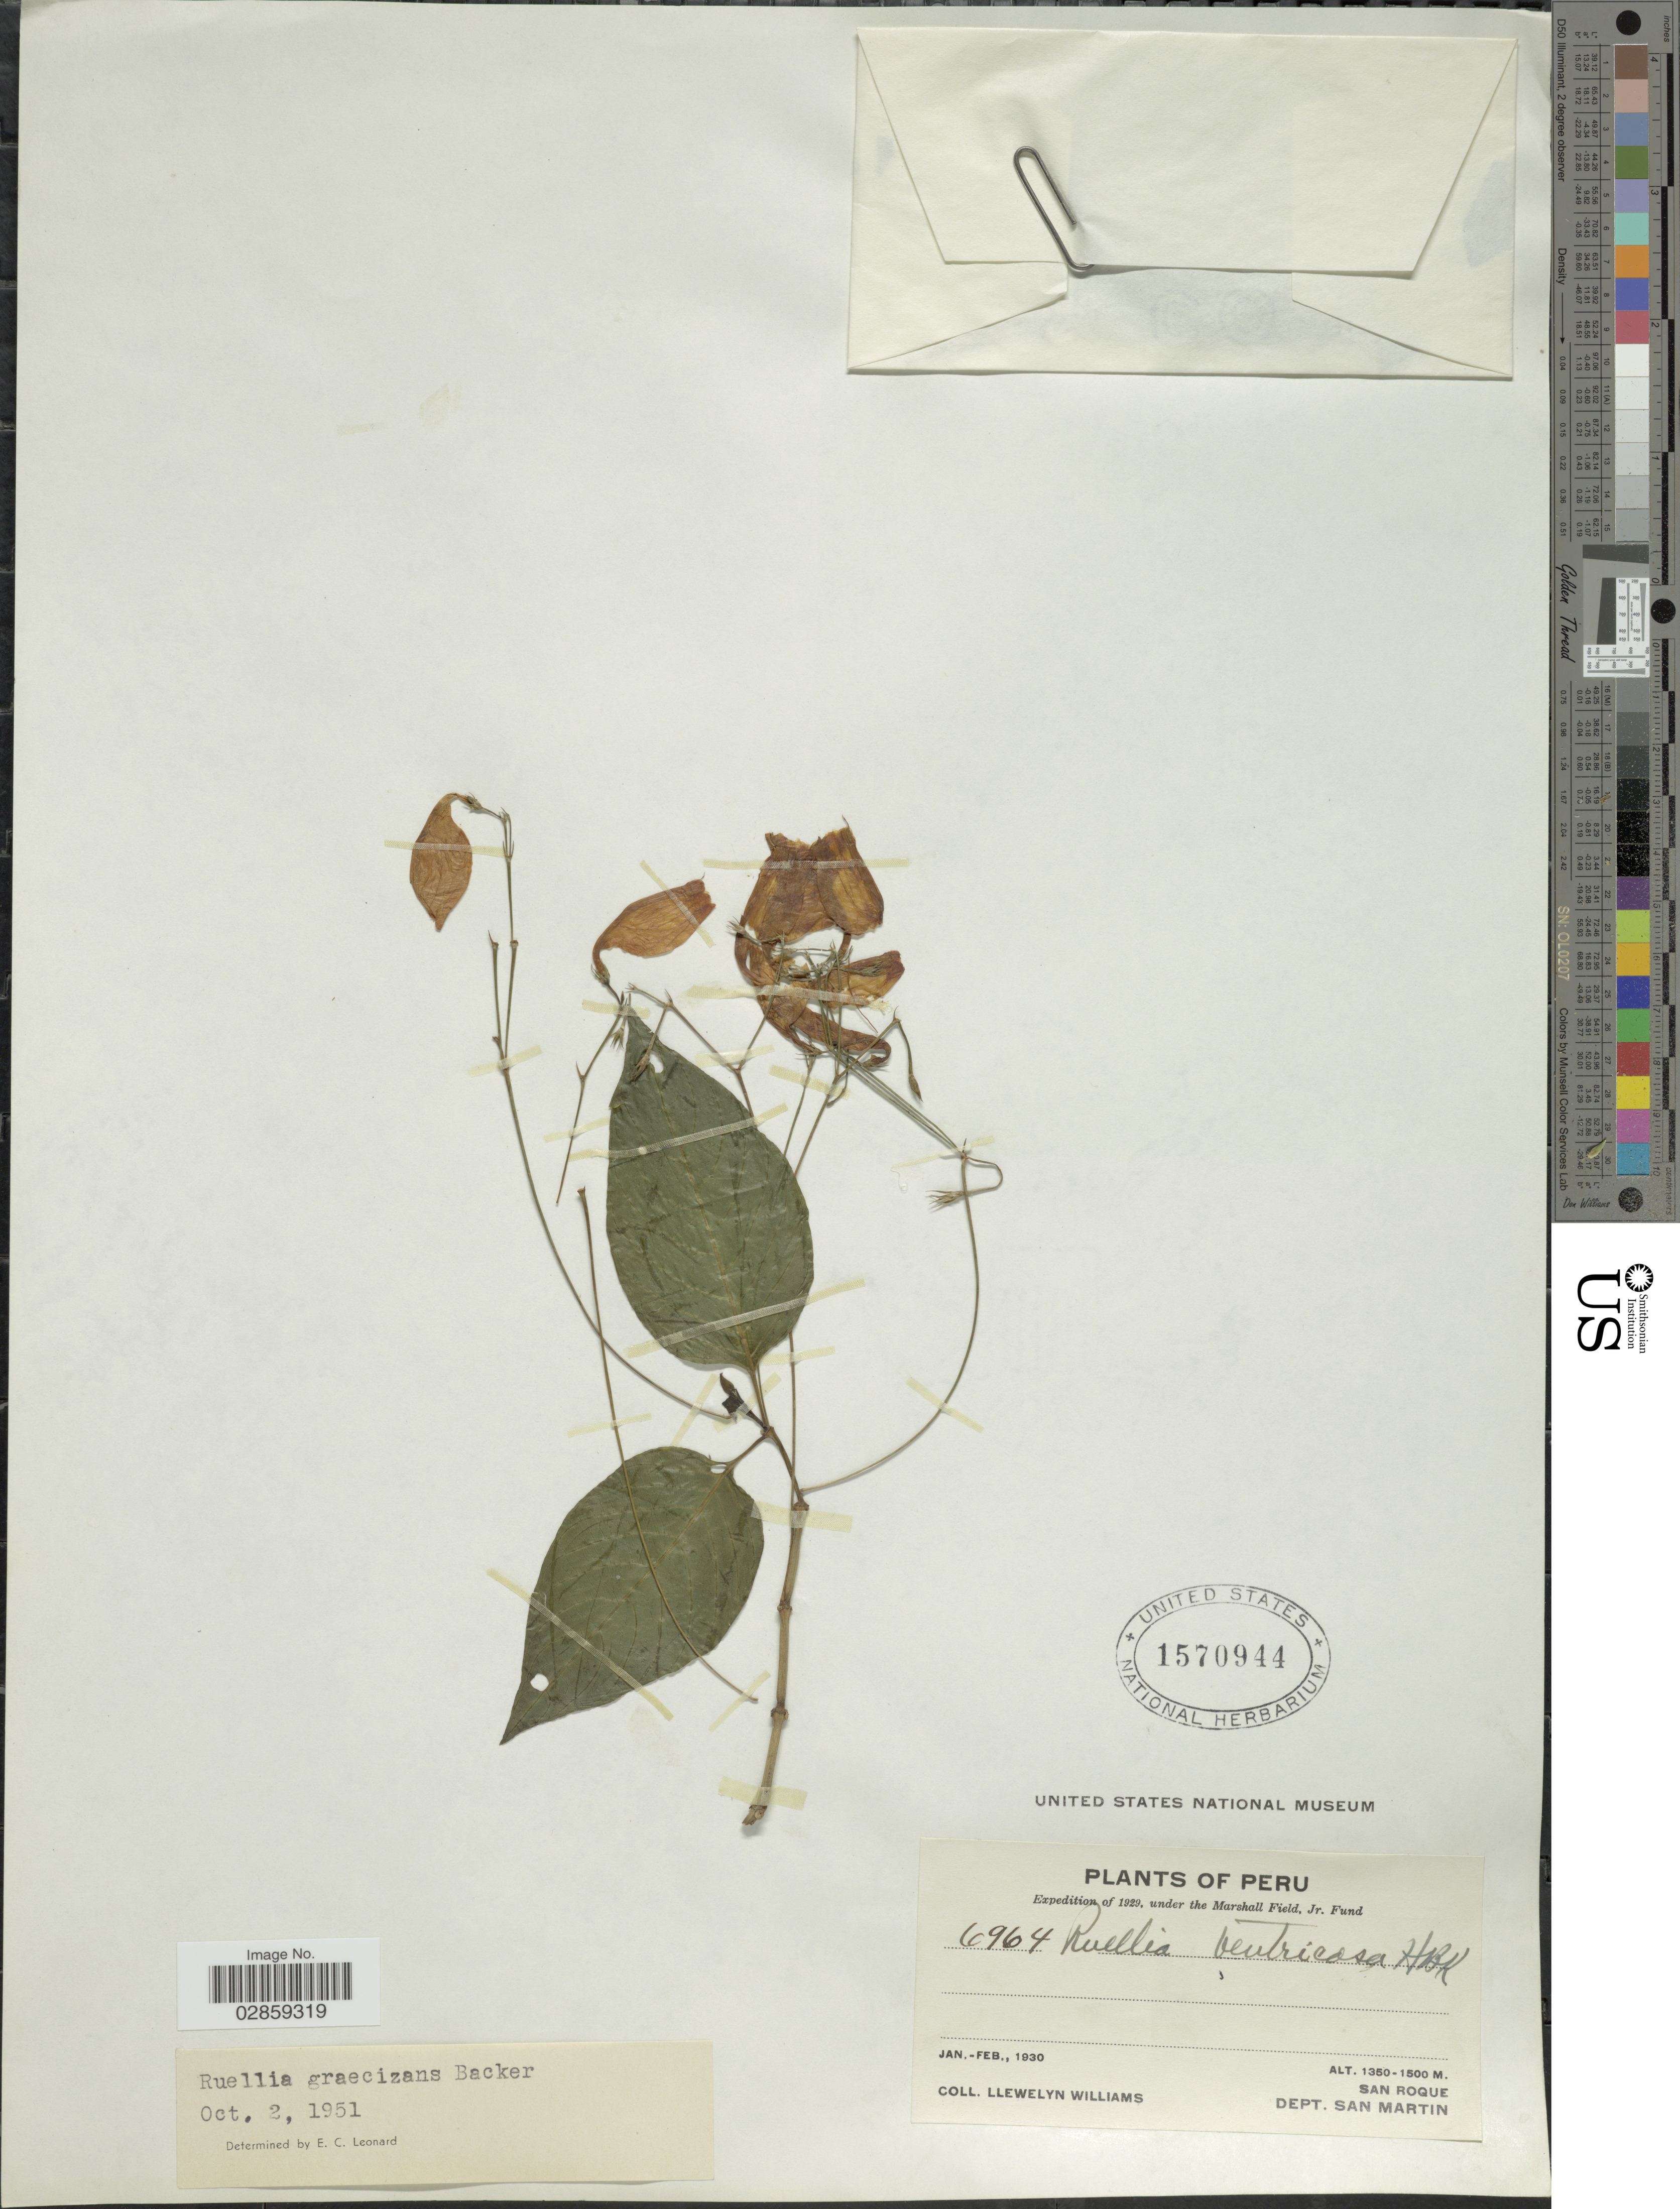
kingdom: Plantae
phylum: Tracheophyta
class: Magnoliopsida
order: Lamiales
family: Acanthaceae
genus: Ruellia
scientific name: Ruellia brevifolia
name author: (Pohl) C. Ezcurra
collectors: Ll. Williams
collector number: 6964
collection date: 1930-01/1930-02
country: Peru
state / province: San Martín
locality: San Roque, Dep. San Martin.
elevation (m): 1350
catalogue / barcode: US 1570944